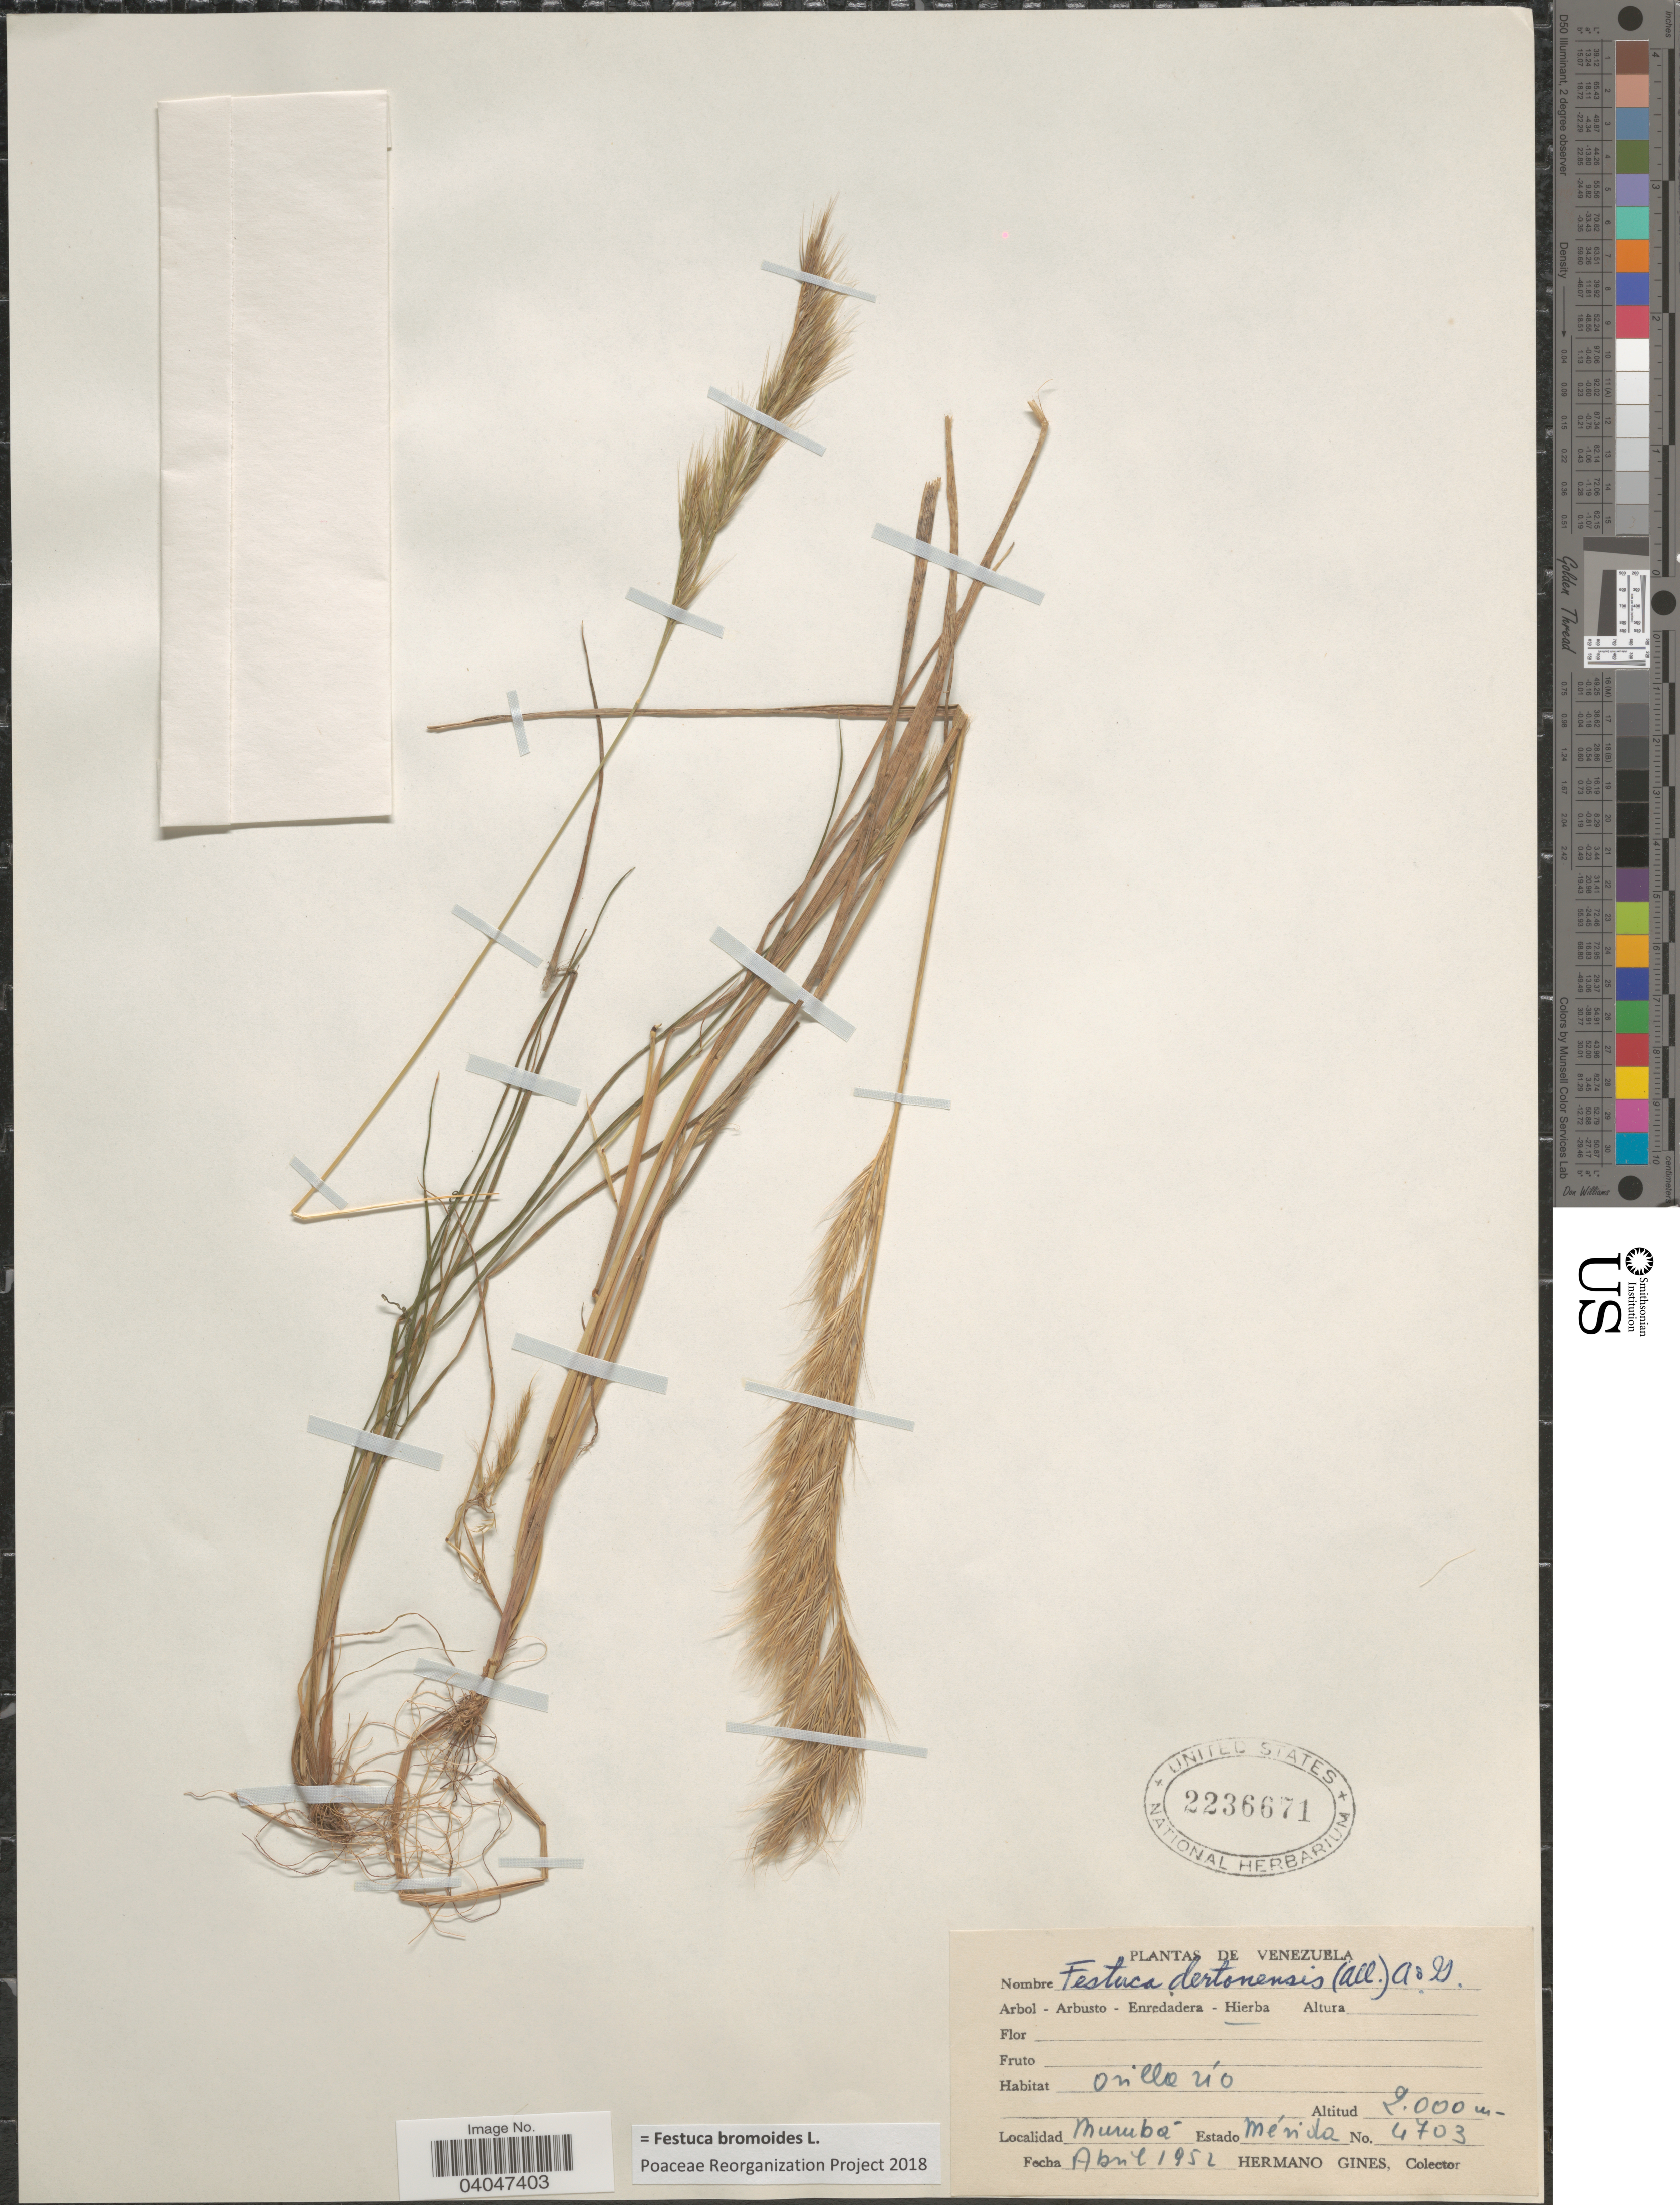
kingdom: Plantae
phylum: Tracheophyta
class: Liliopsida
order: Poales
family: Poaceae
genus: Festuca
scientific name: Festuca bromoides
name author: L.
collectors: Bro. Gines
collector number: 4703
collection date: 1952-04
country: Venezuela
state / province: Merida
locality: Murubá.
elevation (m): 2000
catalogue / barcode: US 2236671